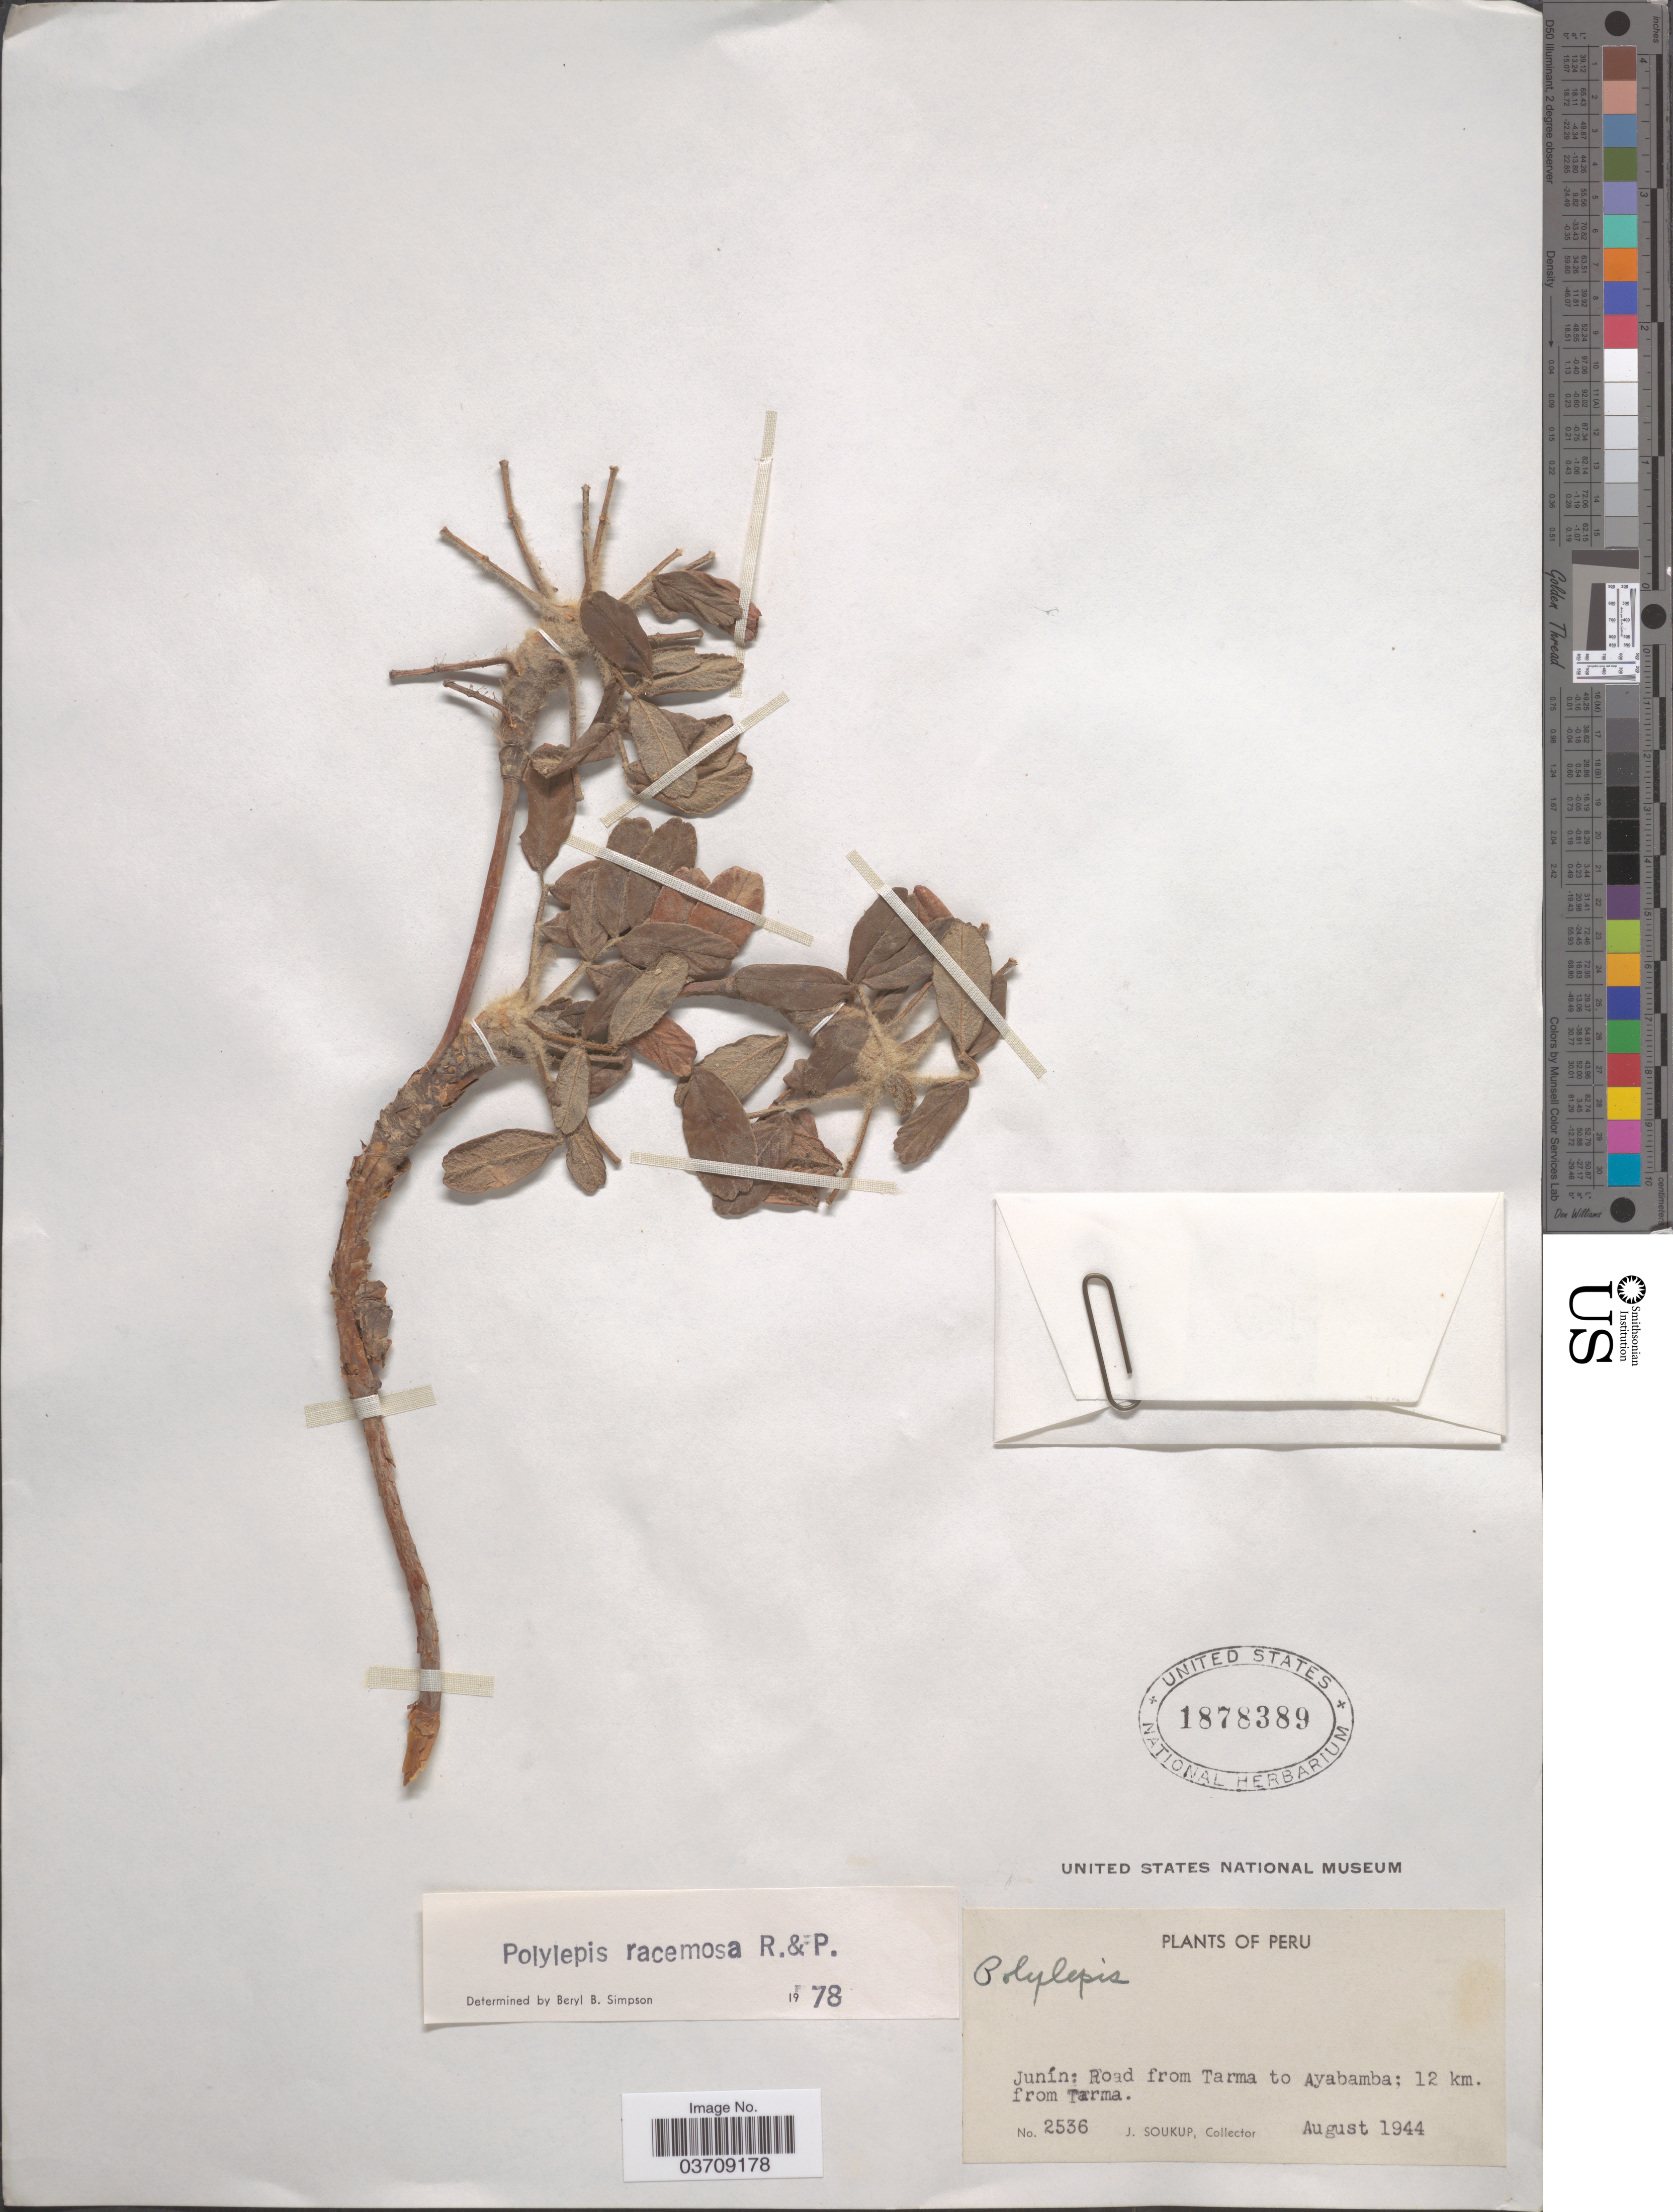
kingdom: Plantae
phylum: Tracheophyta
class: Magnoliopsida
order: Rosales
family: Rosaceae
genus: Polylepis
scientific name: Polylepis racemosa subsp. racemosa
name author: Ruiz & Pav.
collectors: J. Soukup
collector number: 2536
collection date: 1944-08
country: Peru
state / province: Junín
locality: Road from Tarma to Ayabamba; 12 km. from Tarma.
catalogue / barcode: US 1878389